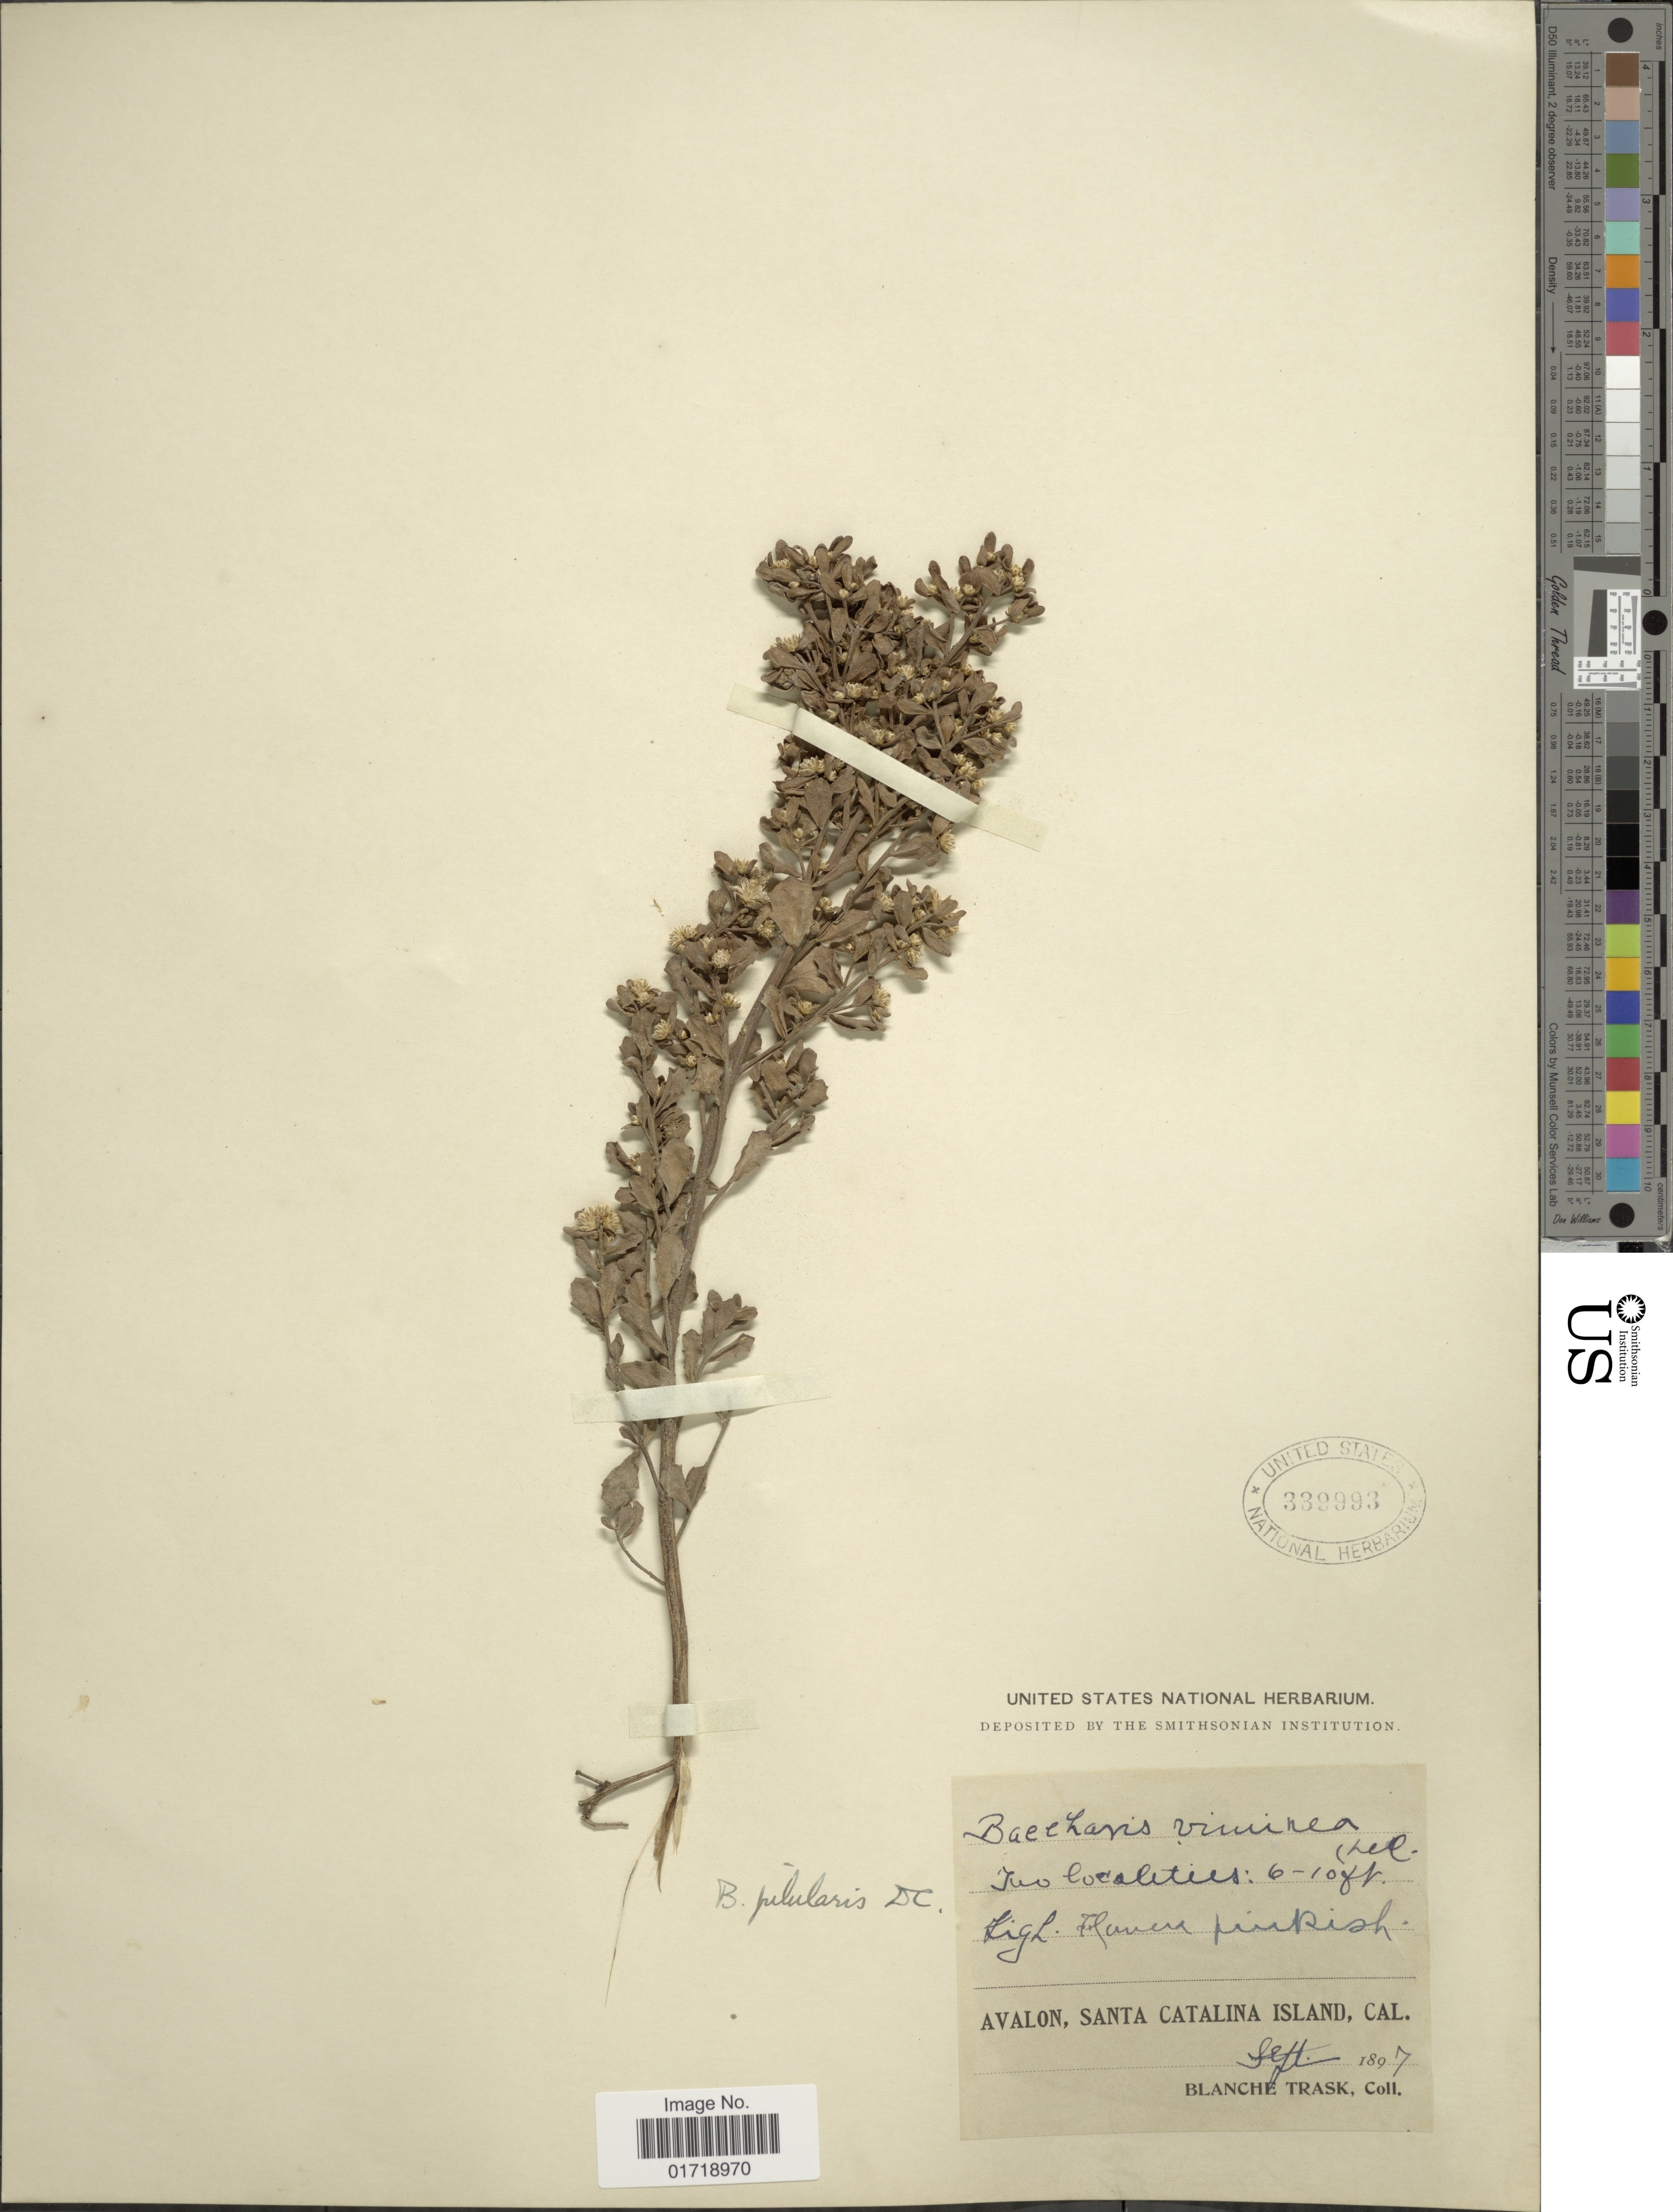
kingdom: Plantae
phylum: Tracheophyta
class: Magnoliopsida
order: Asterales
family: Asteraceae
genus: Baccharis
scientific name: Baccharis pilularis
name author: DC.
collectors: B. Trask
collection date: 1897-09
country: United States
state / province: California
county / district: Los Angeles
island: Santa Catalina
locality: Avalon, Santa Catalina Island, Cal.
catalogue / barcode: US 339993